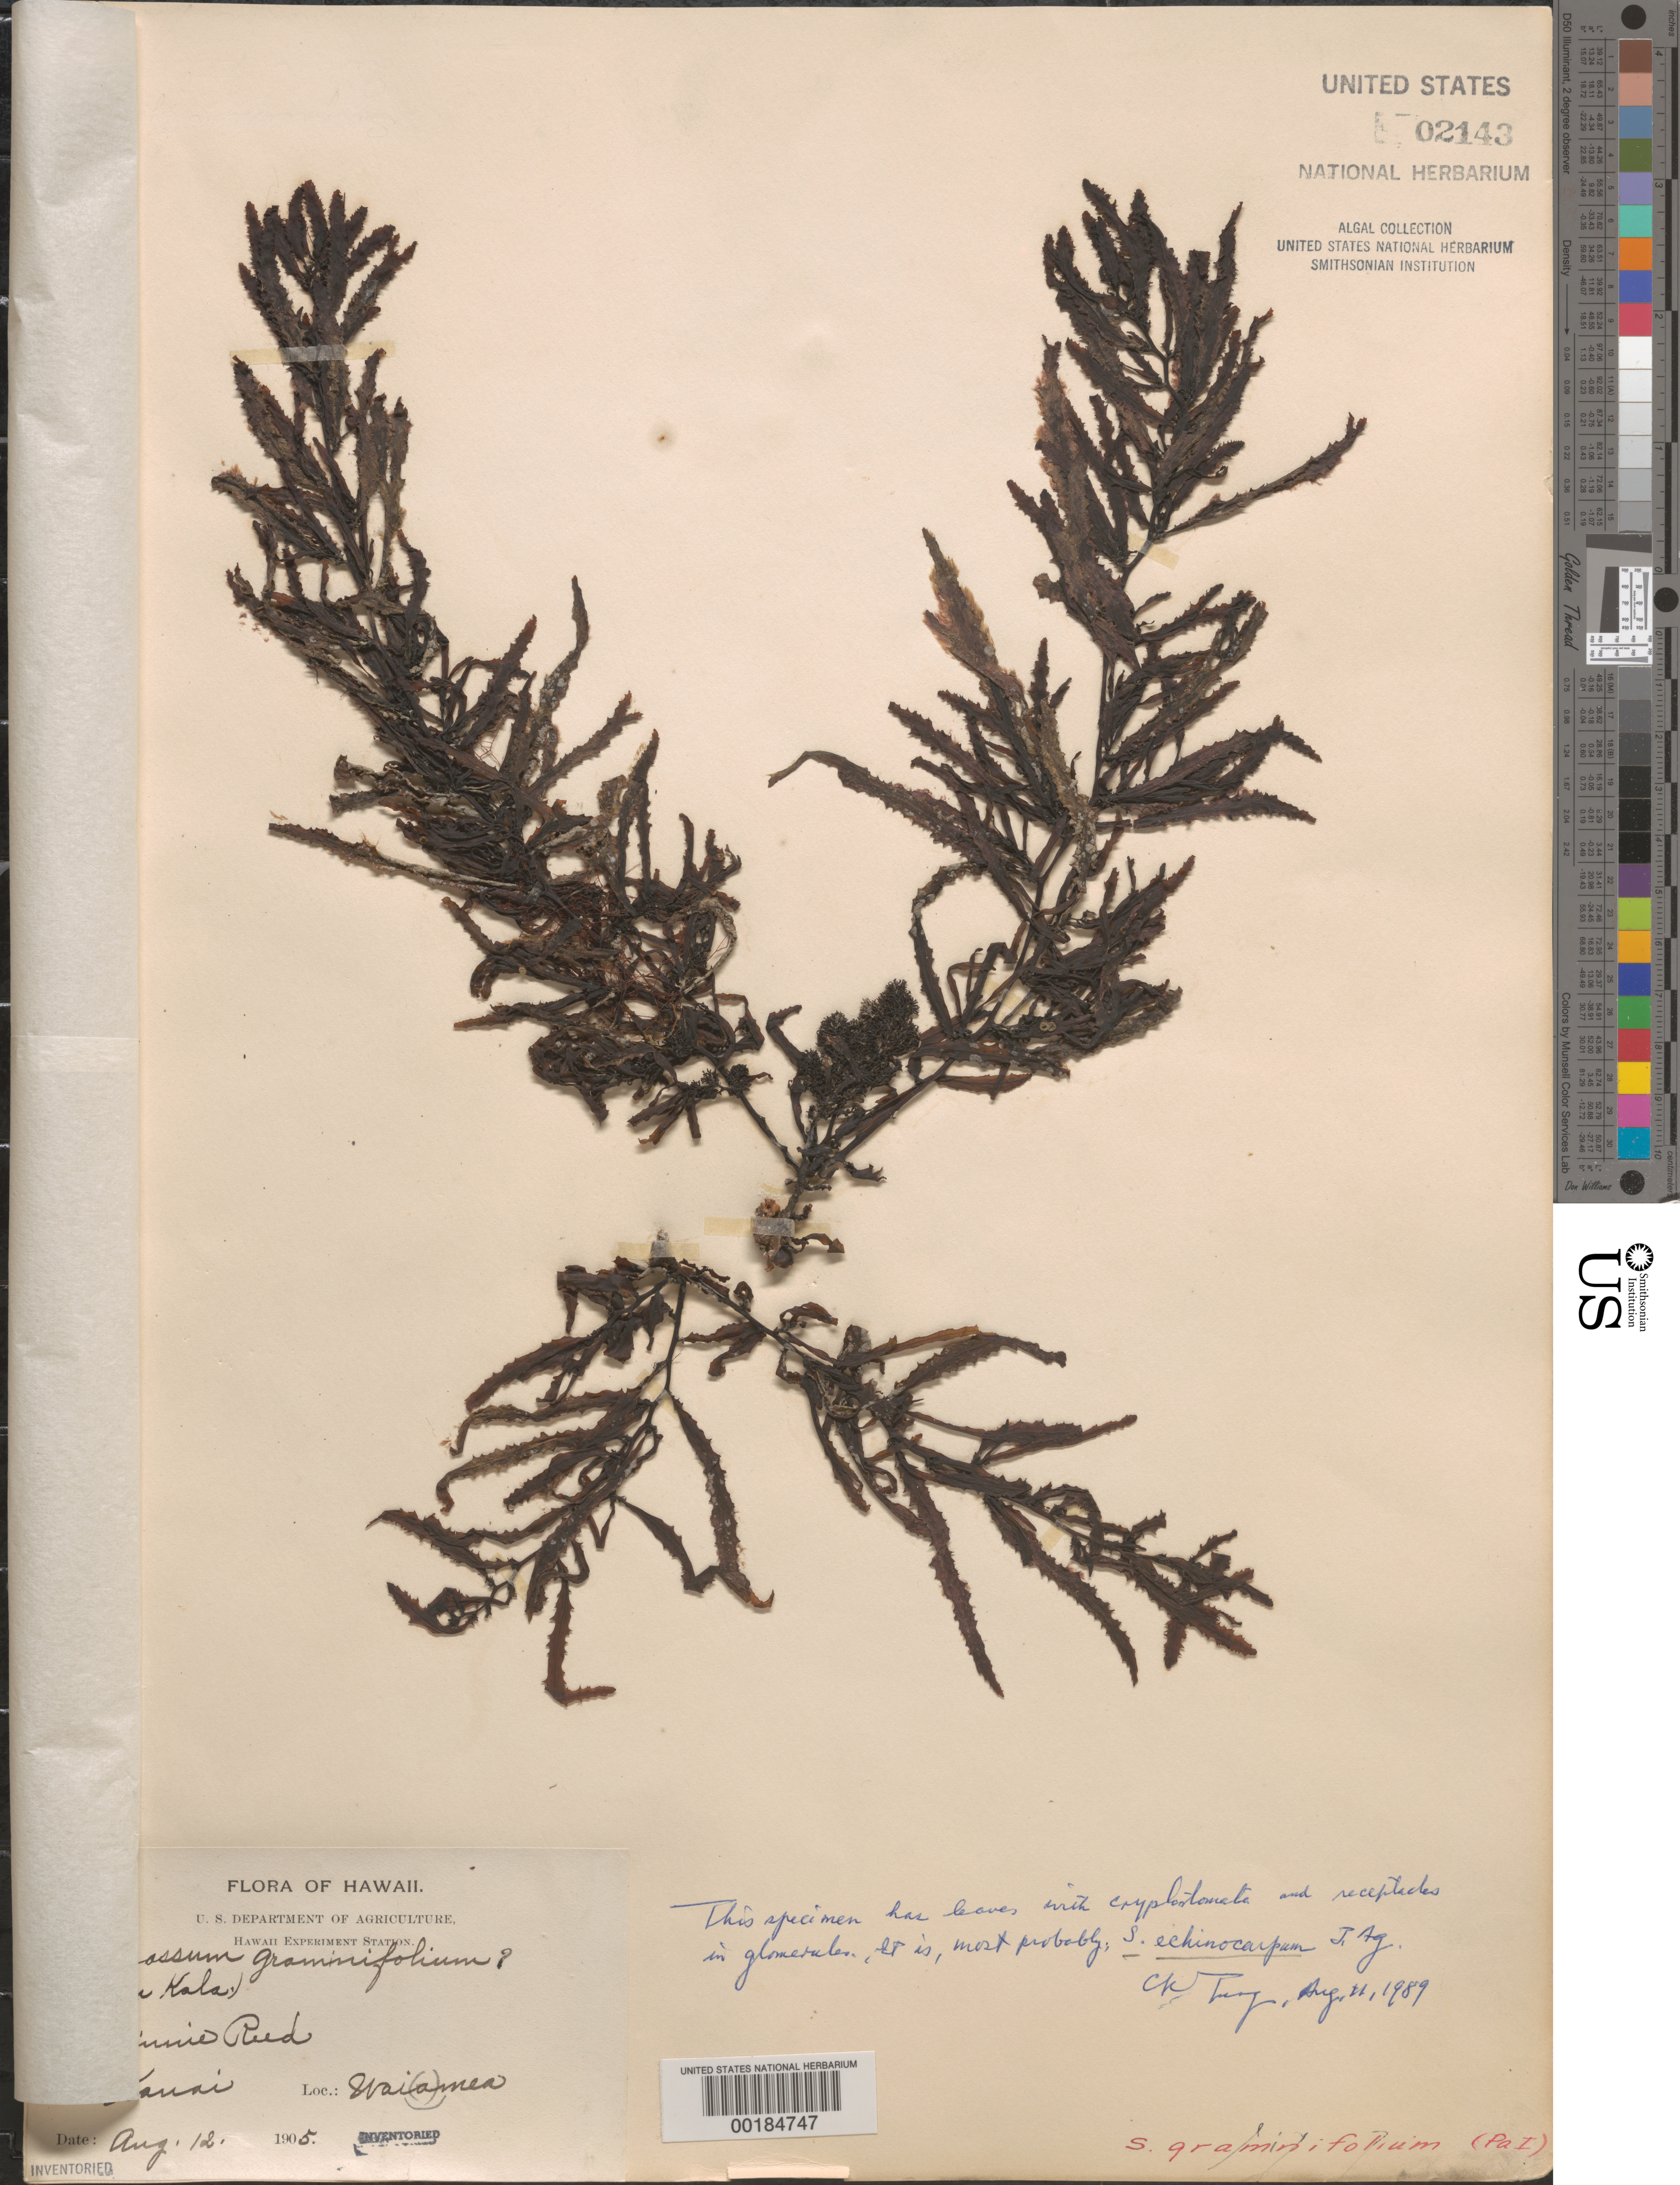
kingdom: Chromista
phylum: Ochrophyta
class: Phaeophyceae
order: Fucales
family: Sargassaceae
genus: Sargassum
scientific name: Sargassum aquifolium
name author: (Turner) C. Agardh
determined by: Algae name updating Project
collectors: M. Reed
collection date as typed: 12 Aug 1905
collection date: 1905-08-12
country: United States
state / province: Hawaii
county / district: Kauai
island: Kaua'i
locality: Waimea (Waiamea)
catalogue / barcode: US 2143